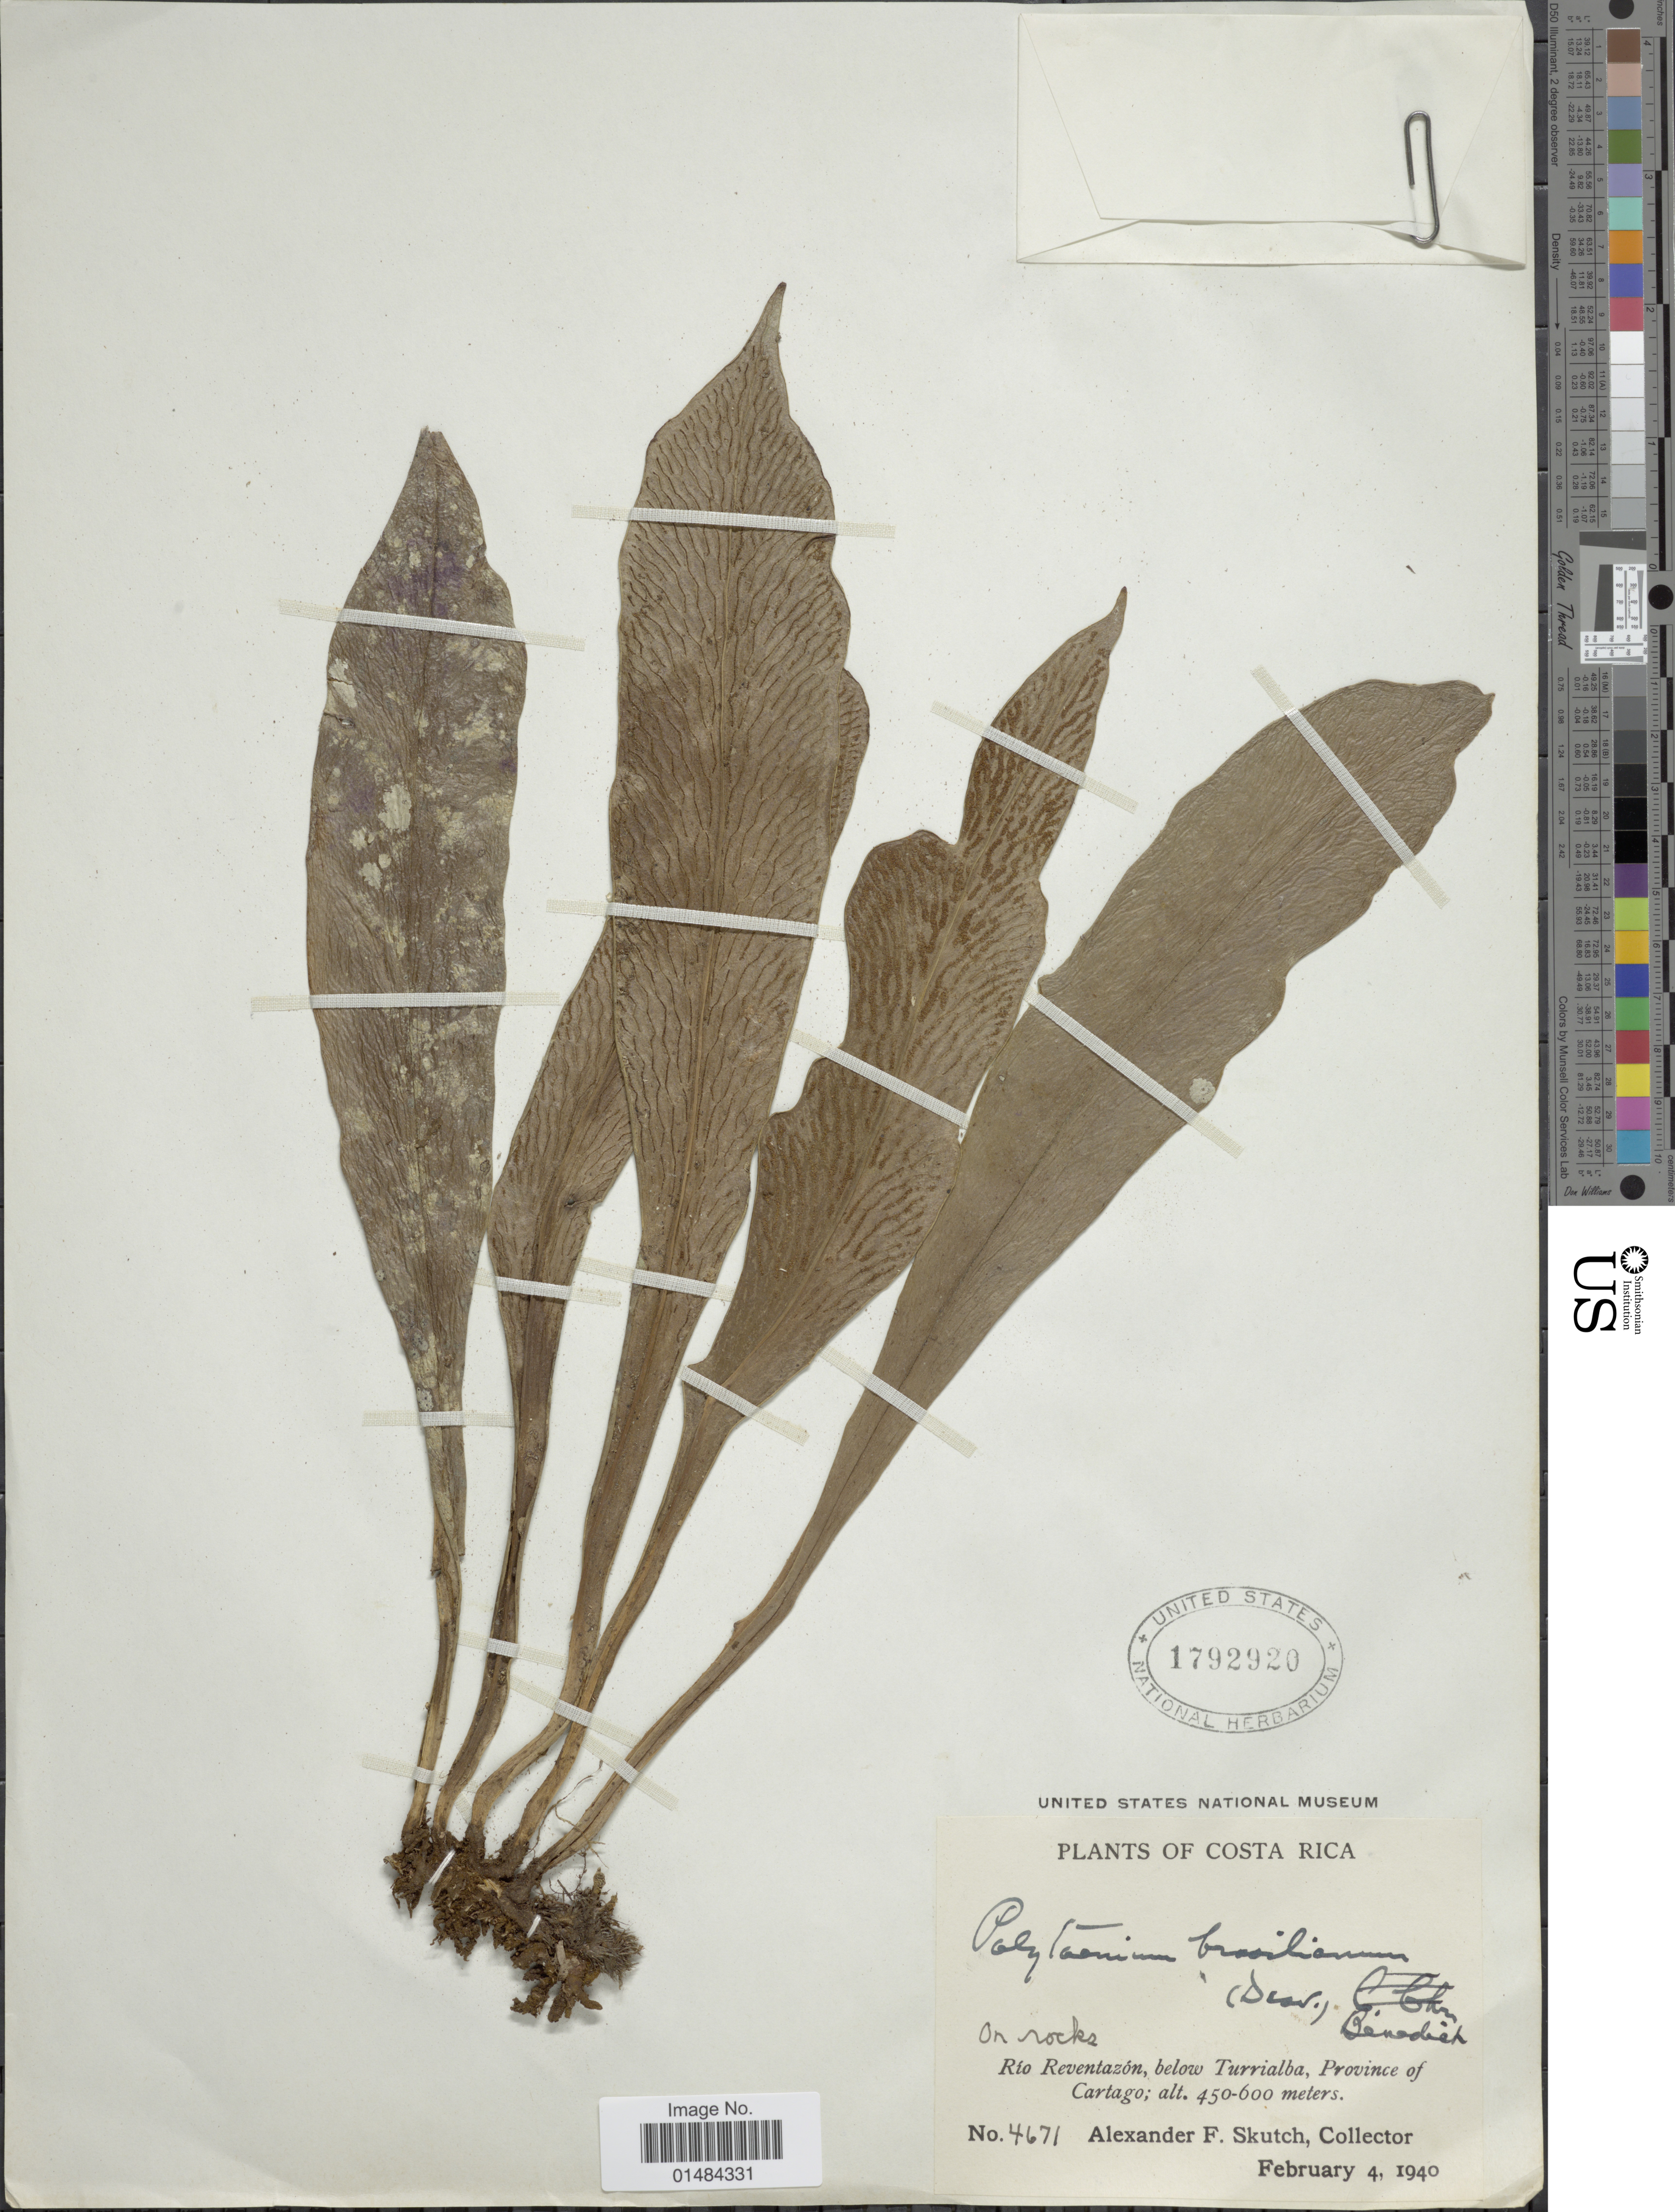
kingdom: Plantae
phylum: Tracheophyta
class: Polypodiopsida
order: Polypodiales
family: Pteridaceae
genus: Polytaenium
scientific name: Polytaenium chlorosporum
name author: (Mickel & Beitel) E.H. Crane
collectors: A. F. Skutch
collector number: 4671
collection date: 1940-02-04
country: Costa Rica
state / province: Cartago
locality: Costa Rica, Río Reventazón, below Turrialba, Province of Cartago.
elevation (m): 450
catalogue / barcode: US 1792920